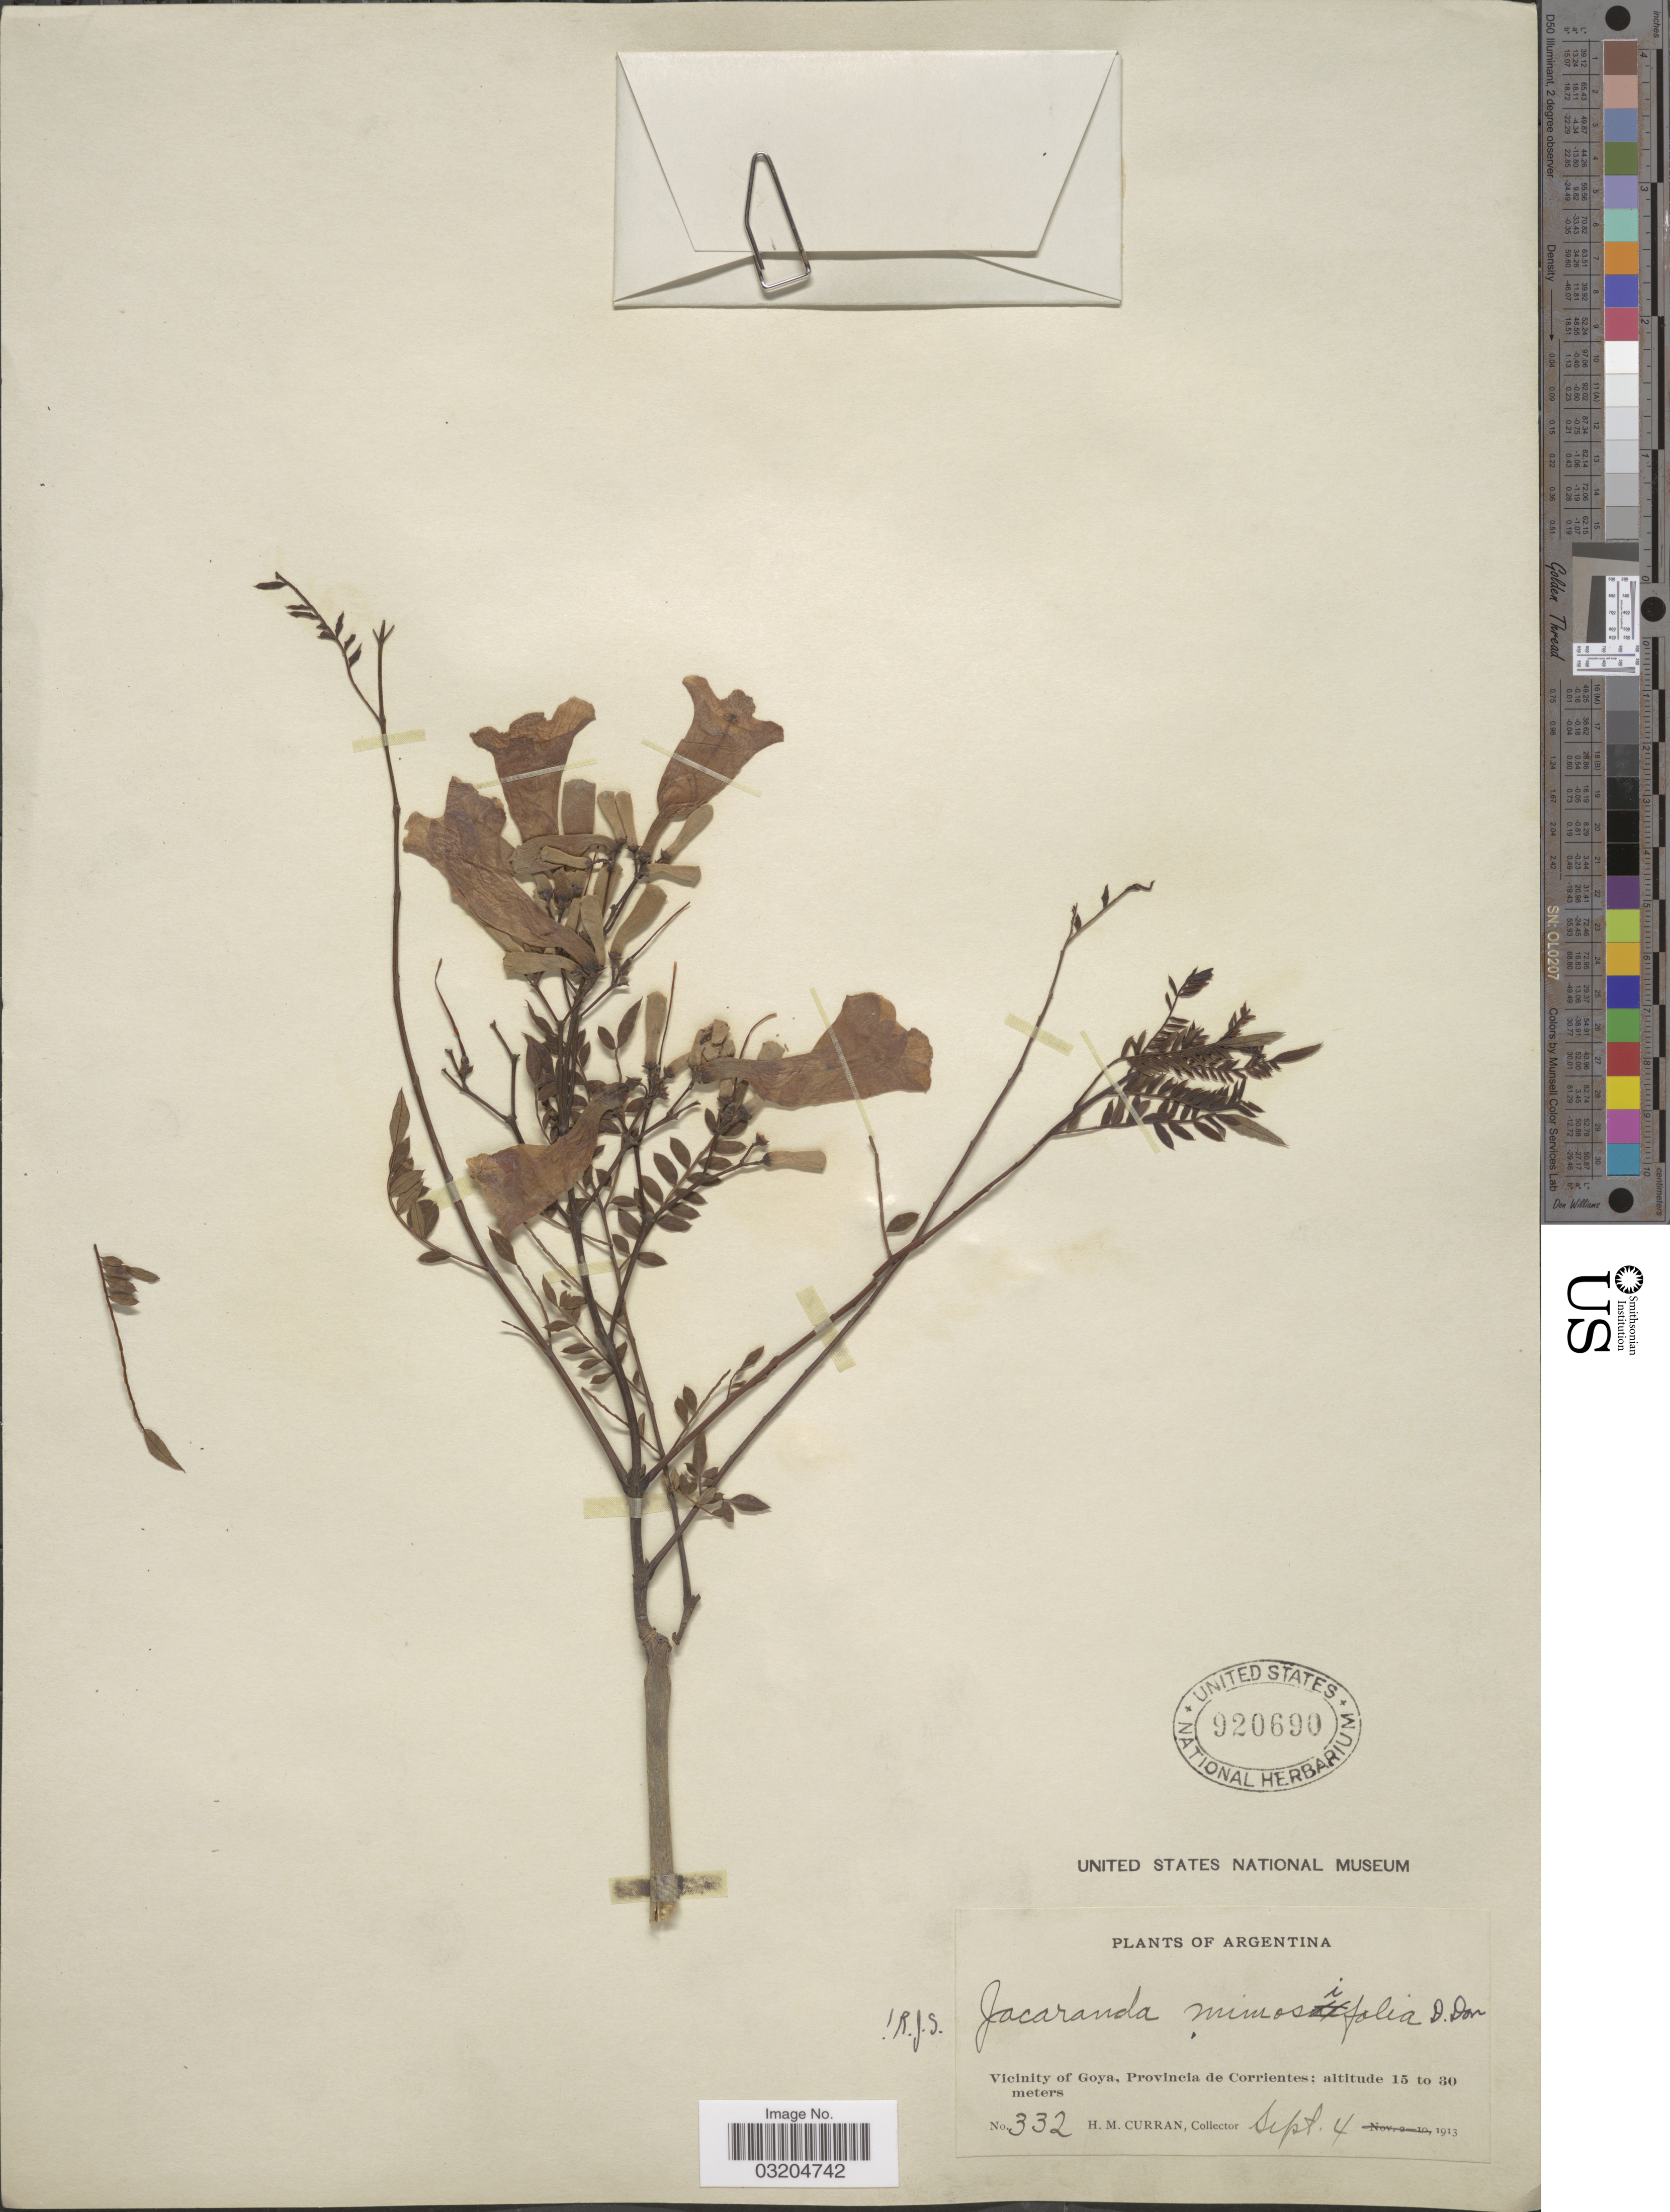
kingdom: Plantae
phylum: Tracheophyta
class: Magnoliopsida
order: Lamiales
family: Bignoniaceae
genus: Jacaranda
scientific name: Jacaranda mimosifolia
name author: D. Don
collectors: H. M. Curran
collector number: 332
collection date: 1913-09-04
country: Argentina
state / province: Corrientes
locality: Vicinity of Goya.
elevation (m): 15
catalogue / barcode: US 920690